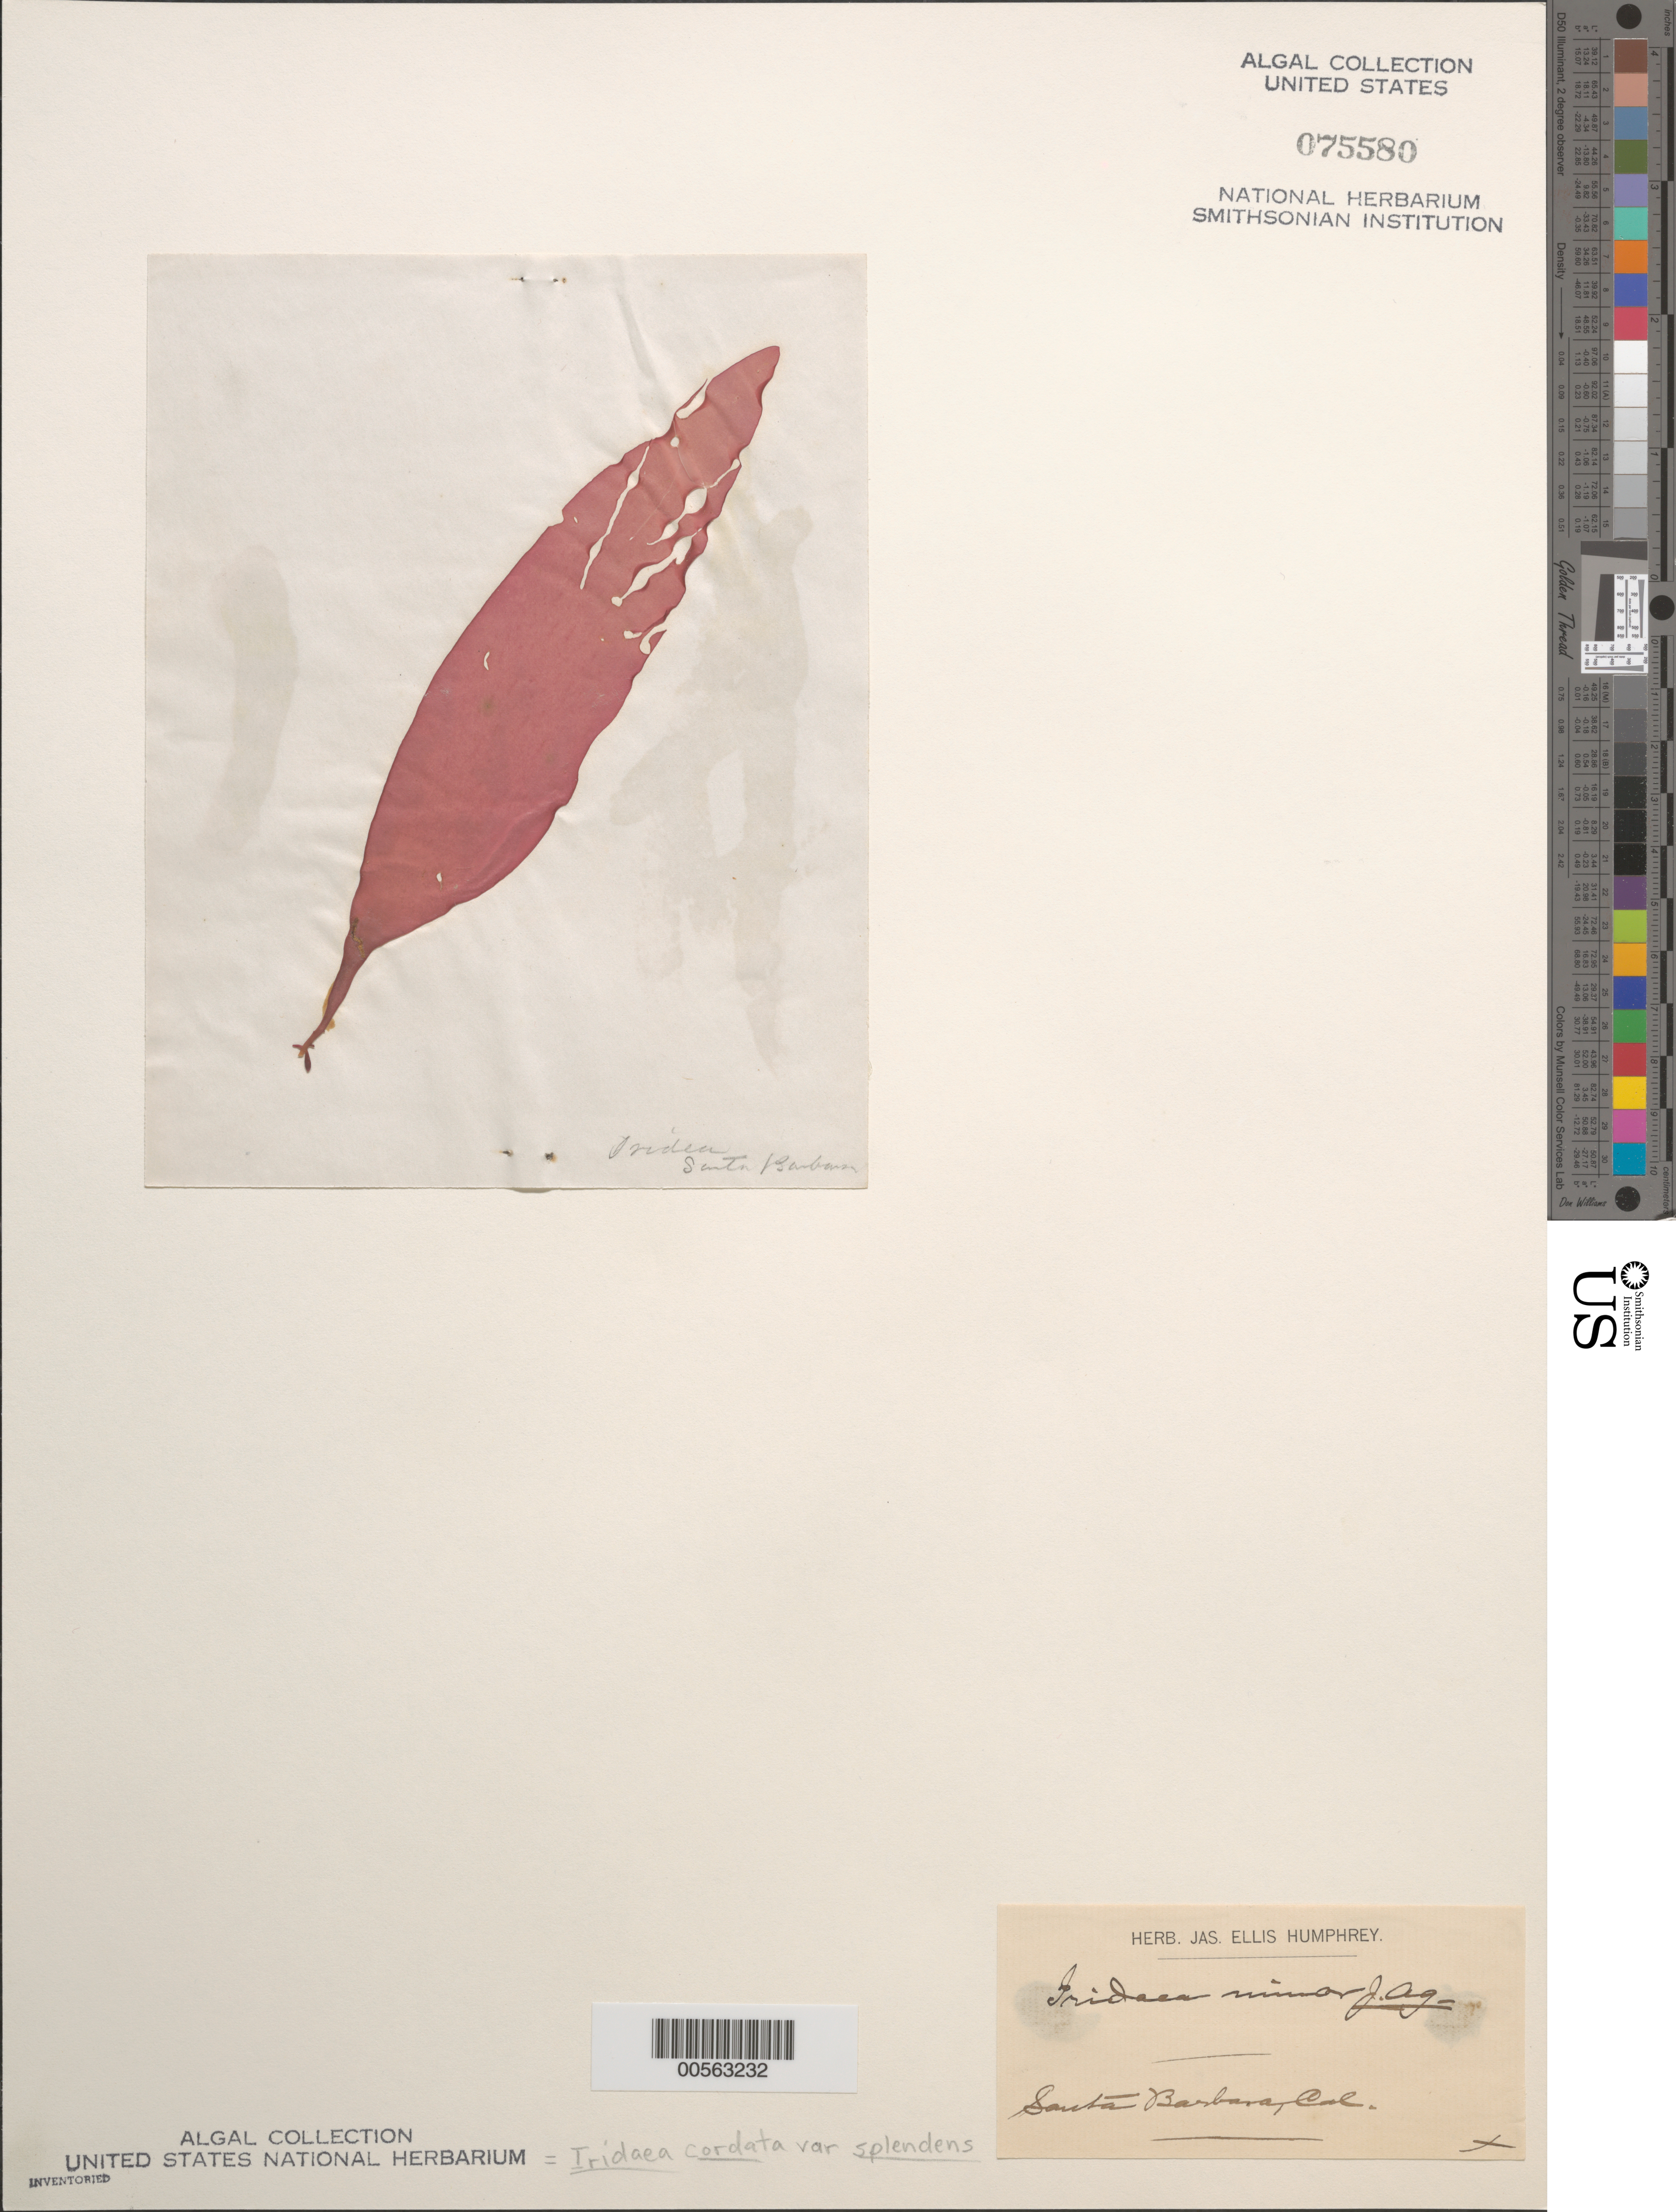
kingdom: Plantae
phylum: Rhodophyta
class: Florideophyceae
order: Gigartinales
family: Gigartinaceae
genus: Iridaea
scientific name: Iridaea cordata var. splendens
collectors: J. Humphrey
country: United States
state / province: California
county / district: Santa Barbara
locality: Santa Barbara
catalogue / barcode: US 75580